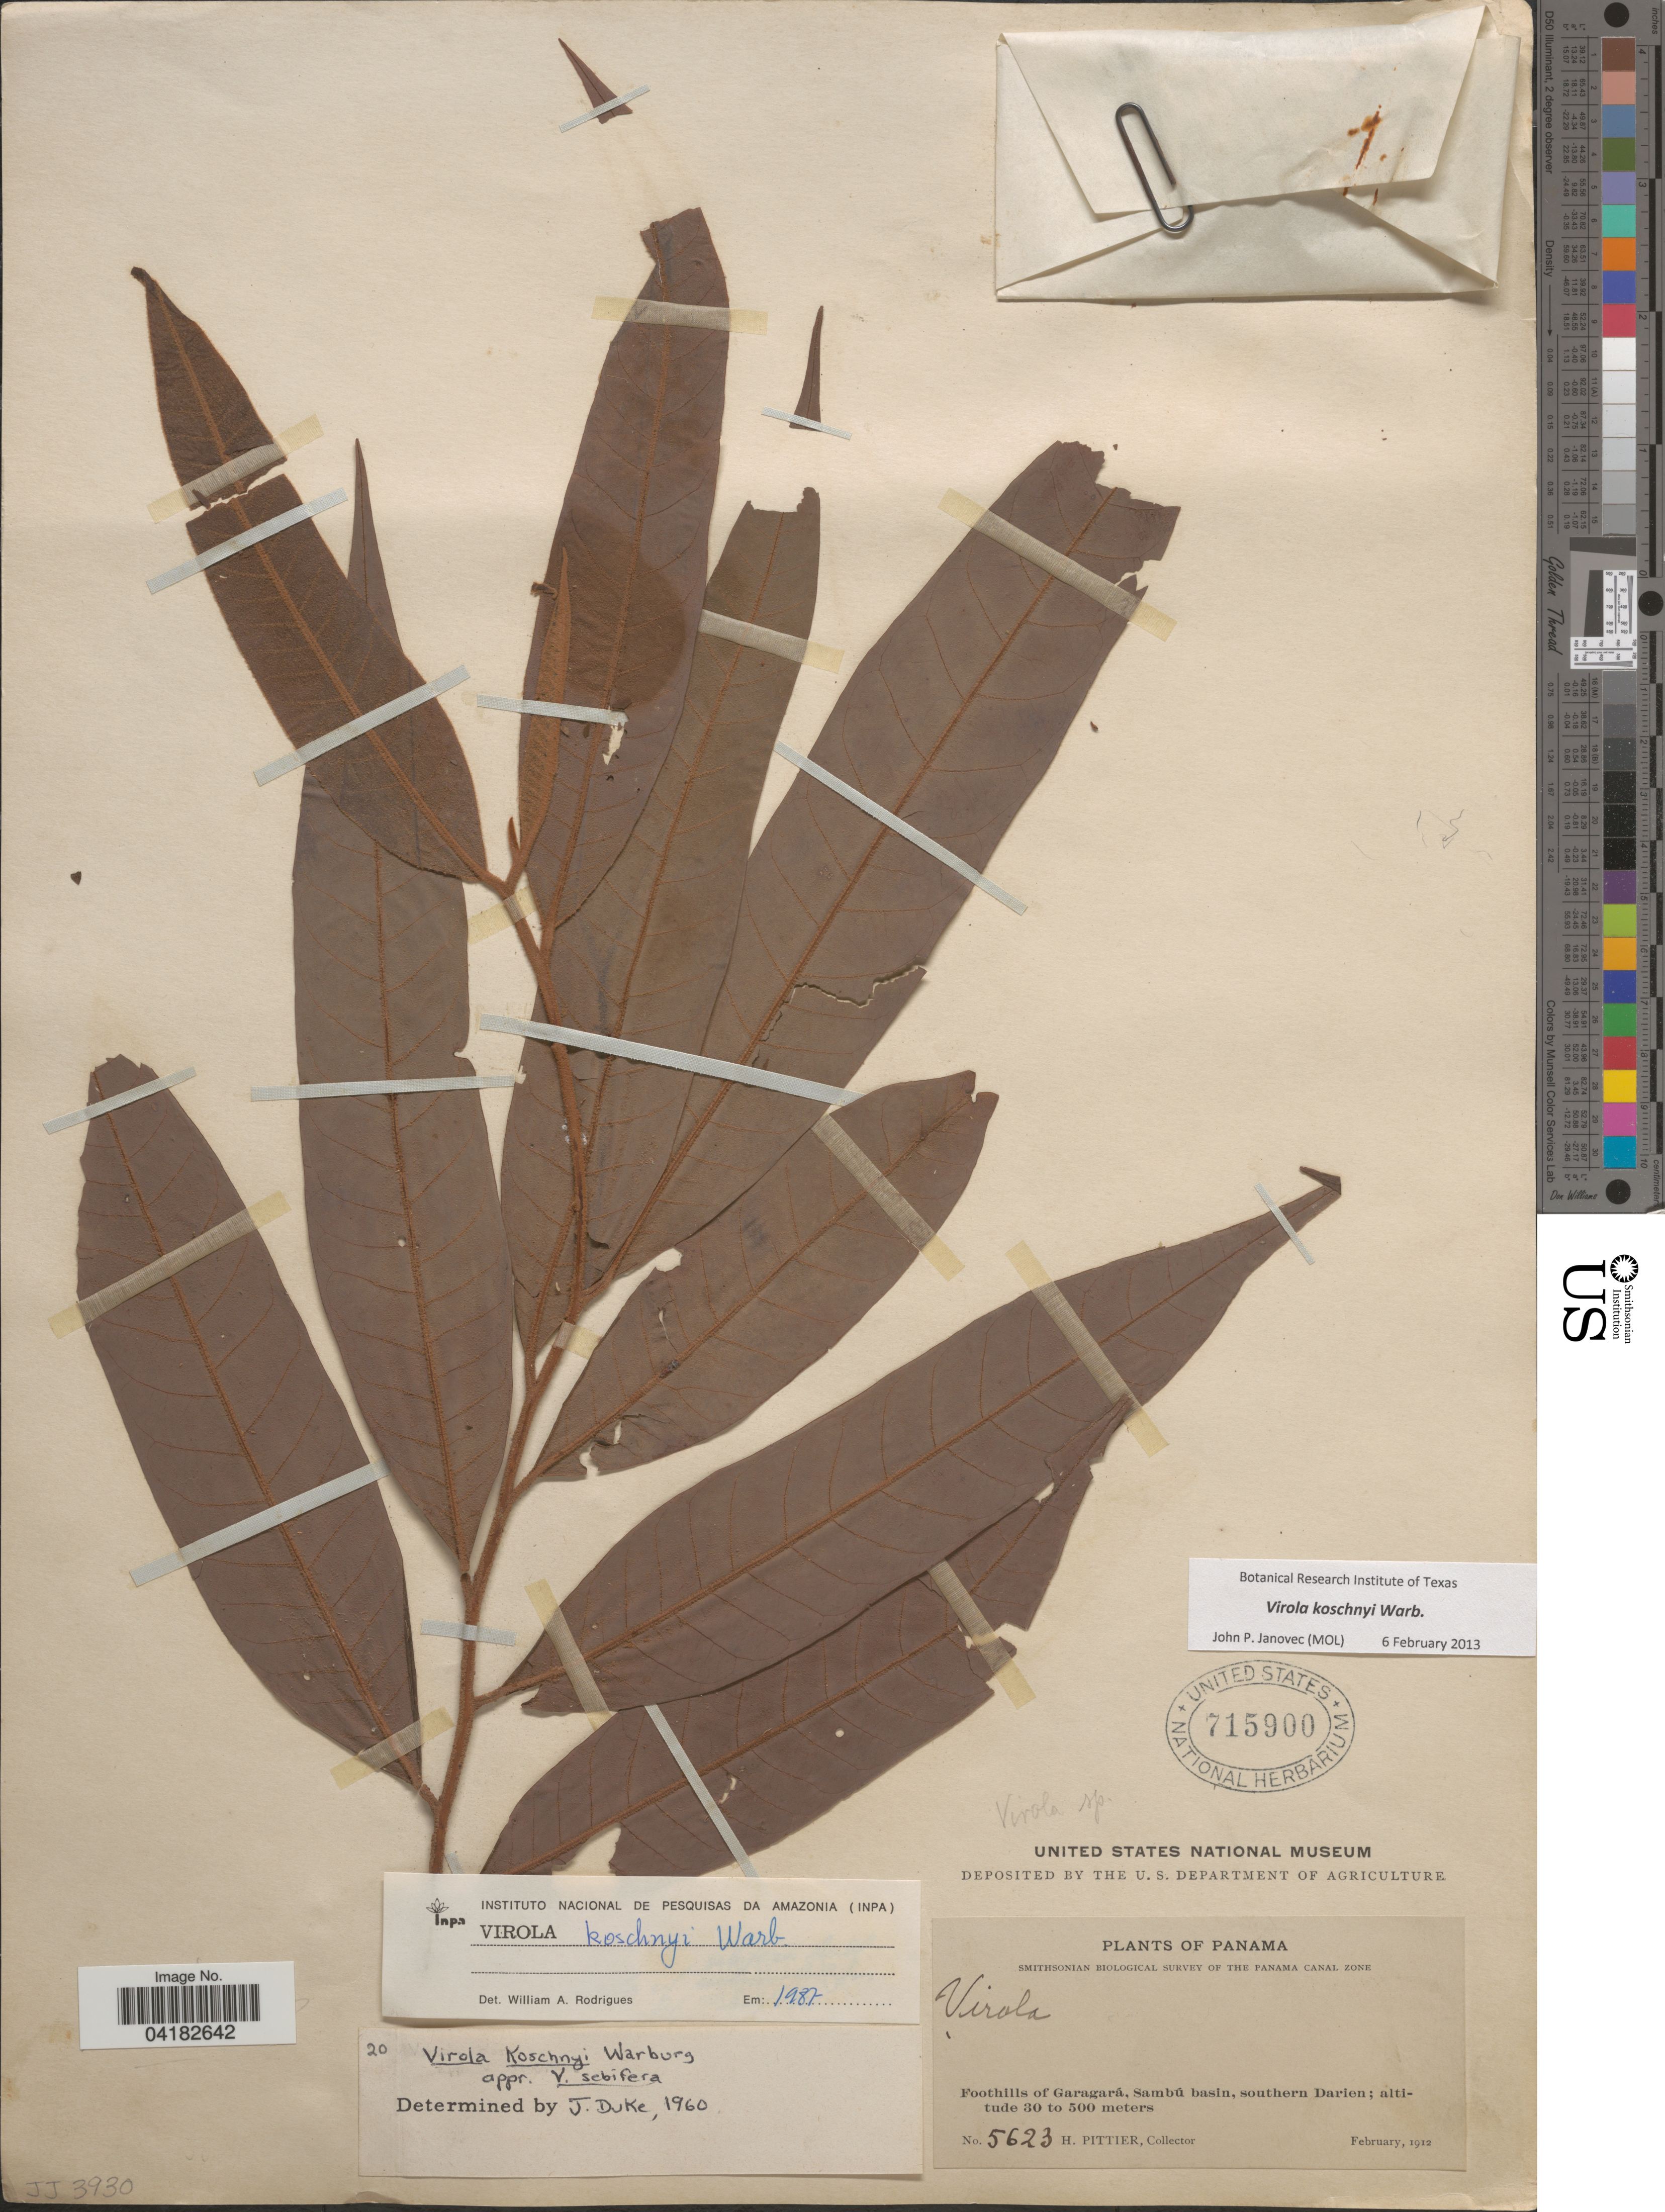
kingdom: Plantae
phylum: Tracheophyta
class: Magnoliopsida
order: Magnoliales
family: Myristicaceae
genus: Virola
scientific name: Virola koschnyi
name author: Warb.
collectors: H. F. Pittier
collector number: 5623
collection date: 1912-02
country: Panama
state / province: Darien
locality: Smithsonian Biological Survey of the Panama Canal Zone. Foothills of Garagará, Sambú basin, southern Darien.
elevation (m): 30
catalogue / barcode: US 715900